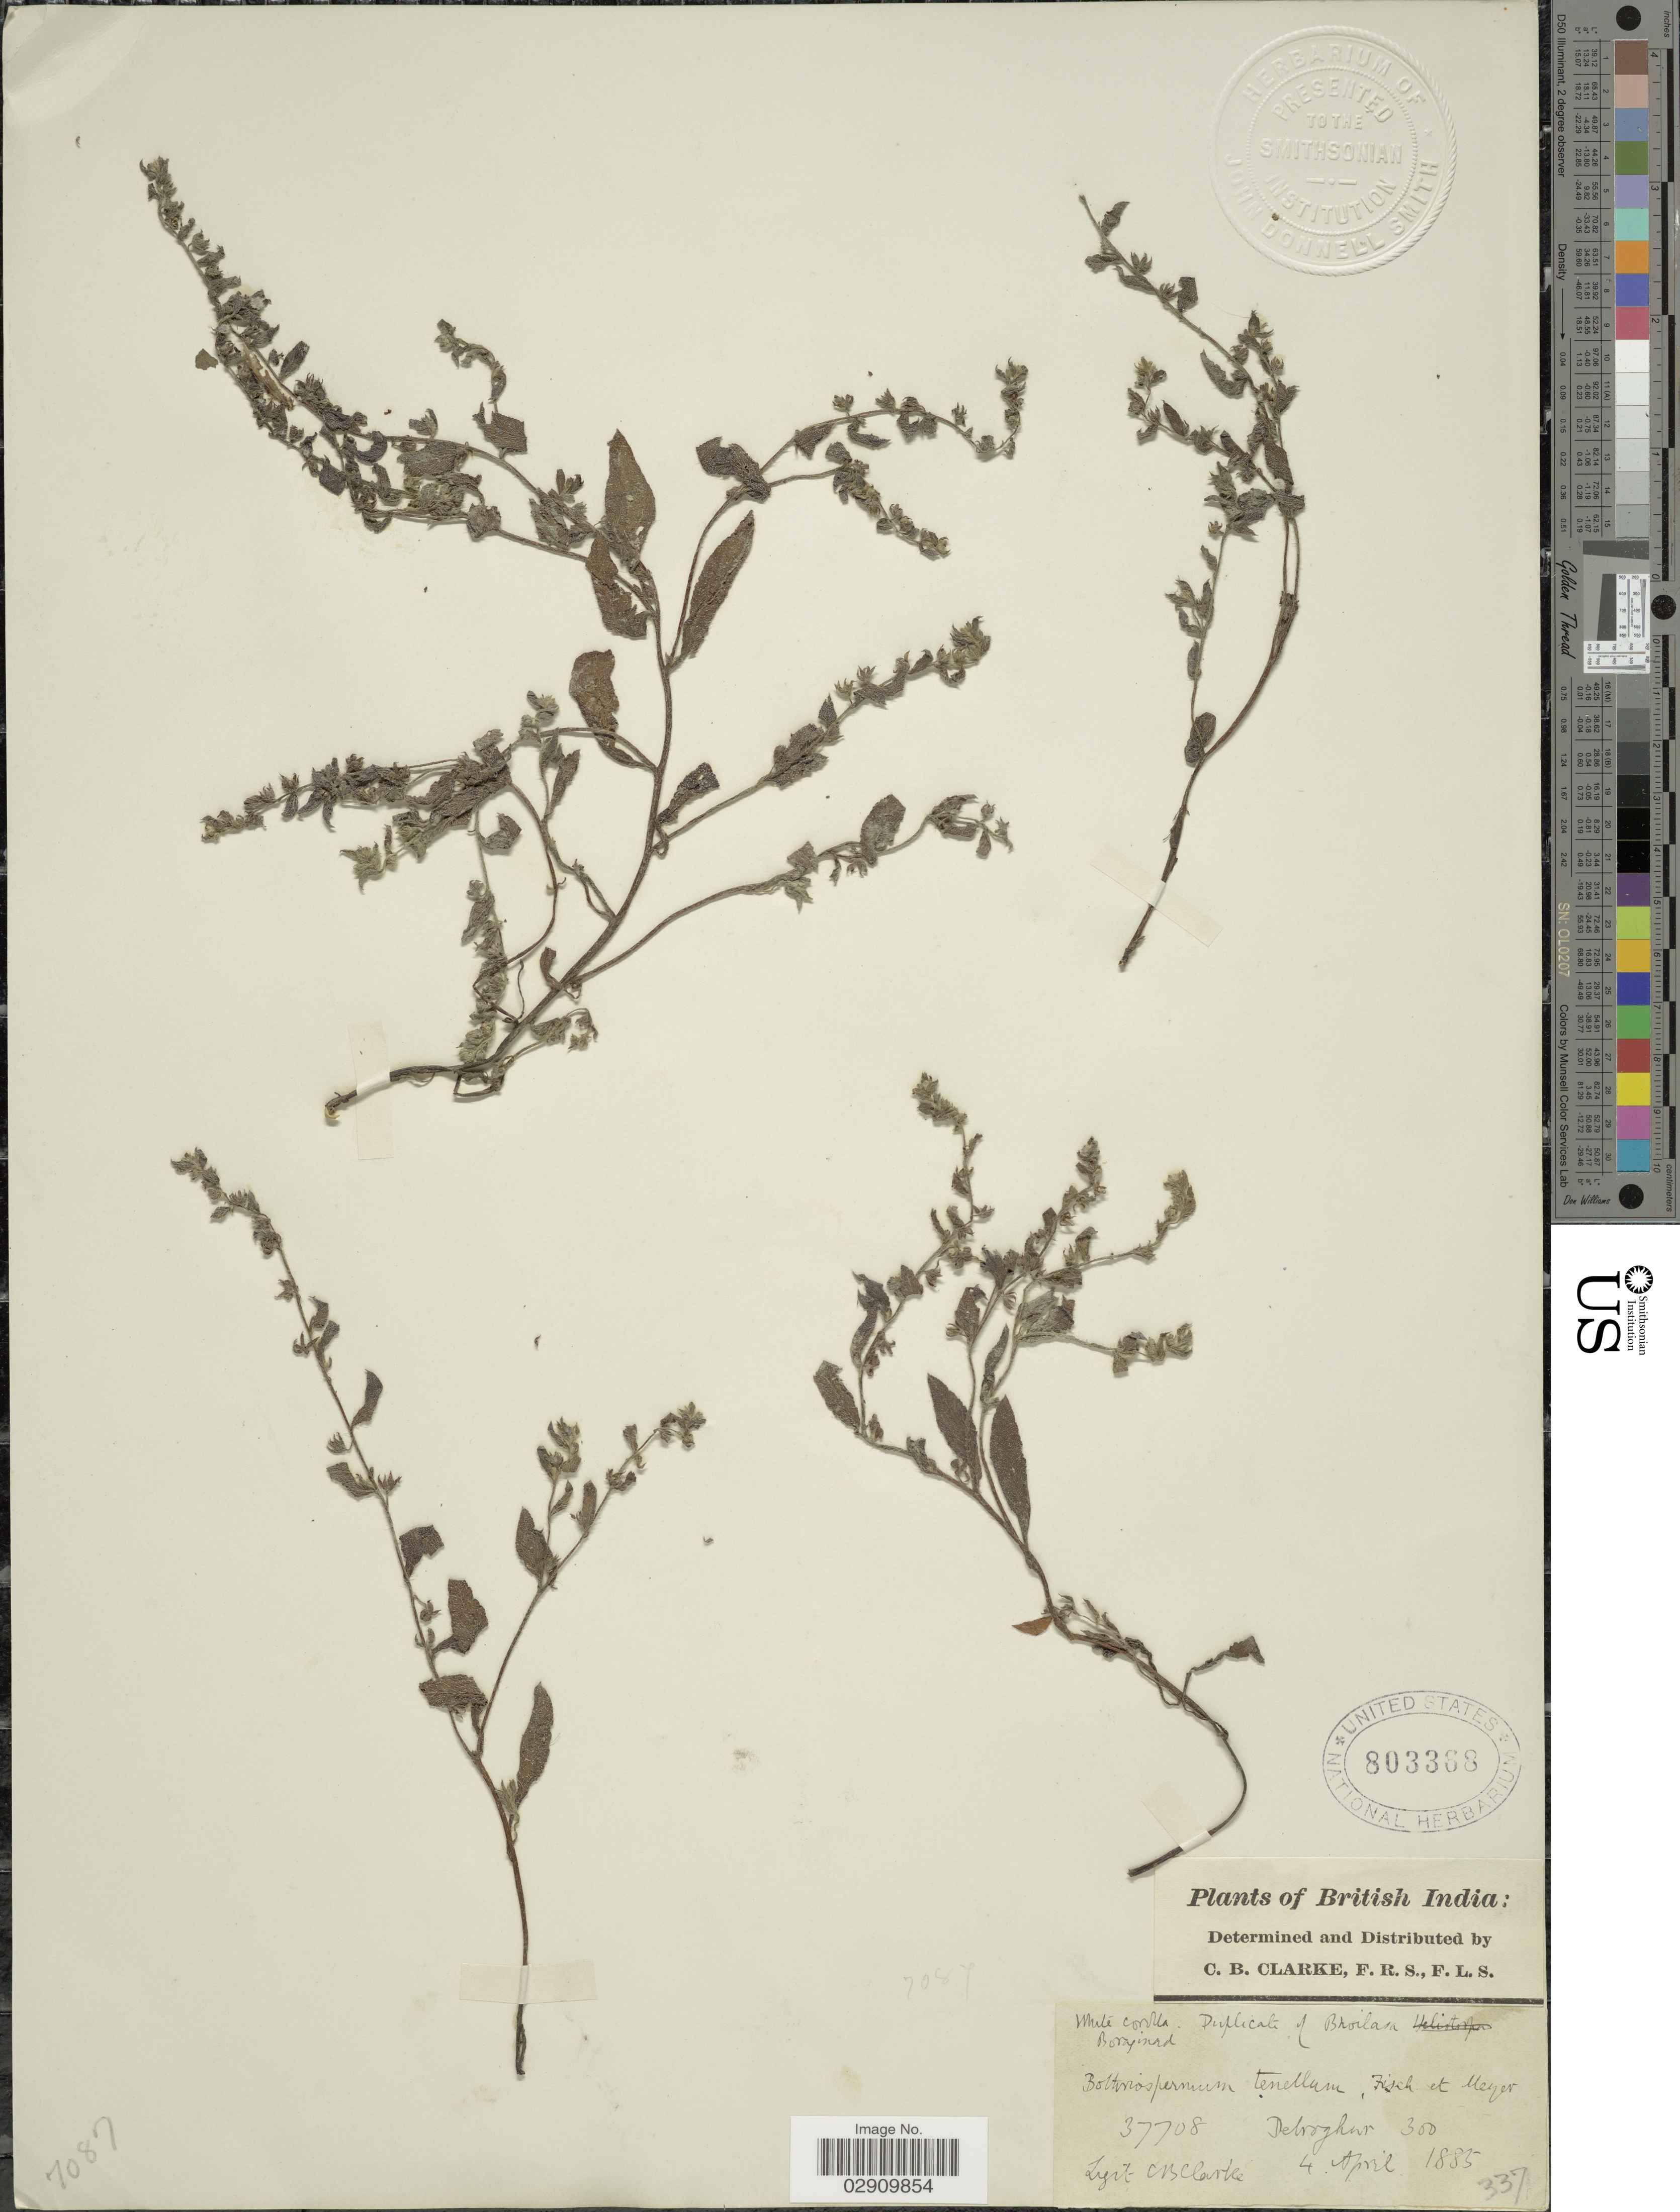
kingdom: Plantae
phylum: Tracheophyta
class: Magnoliopsida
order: Boraginales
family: Boraginaceae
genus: Bothriospermum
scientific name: Bothriospermum tenellum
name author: (Hornem.) Fisch. & C.A. Mey.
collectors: C. B. Clarke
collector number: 37708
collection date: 1885-04-04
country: India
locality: British India, Debroghar.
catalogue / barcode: US 803368